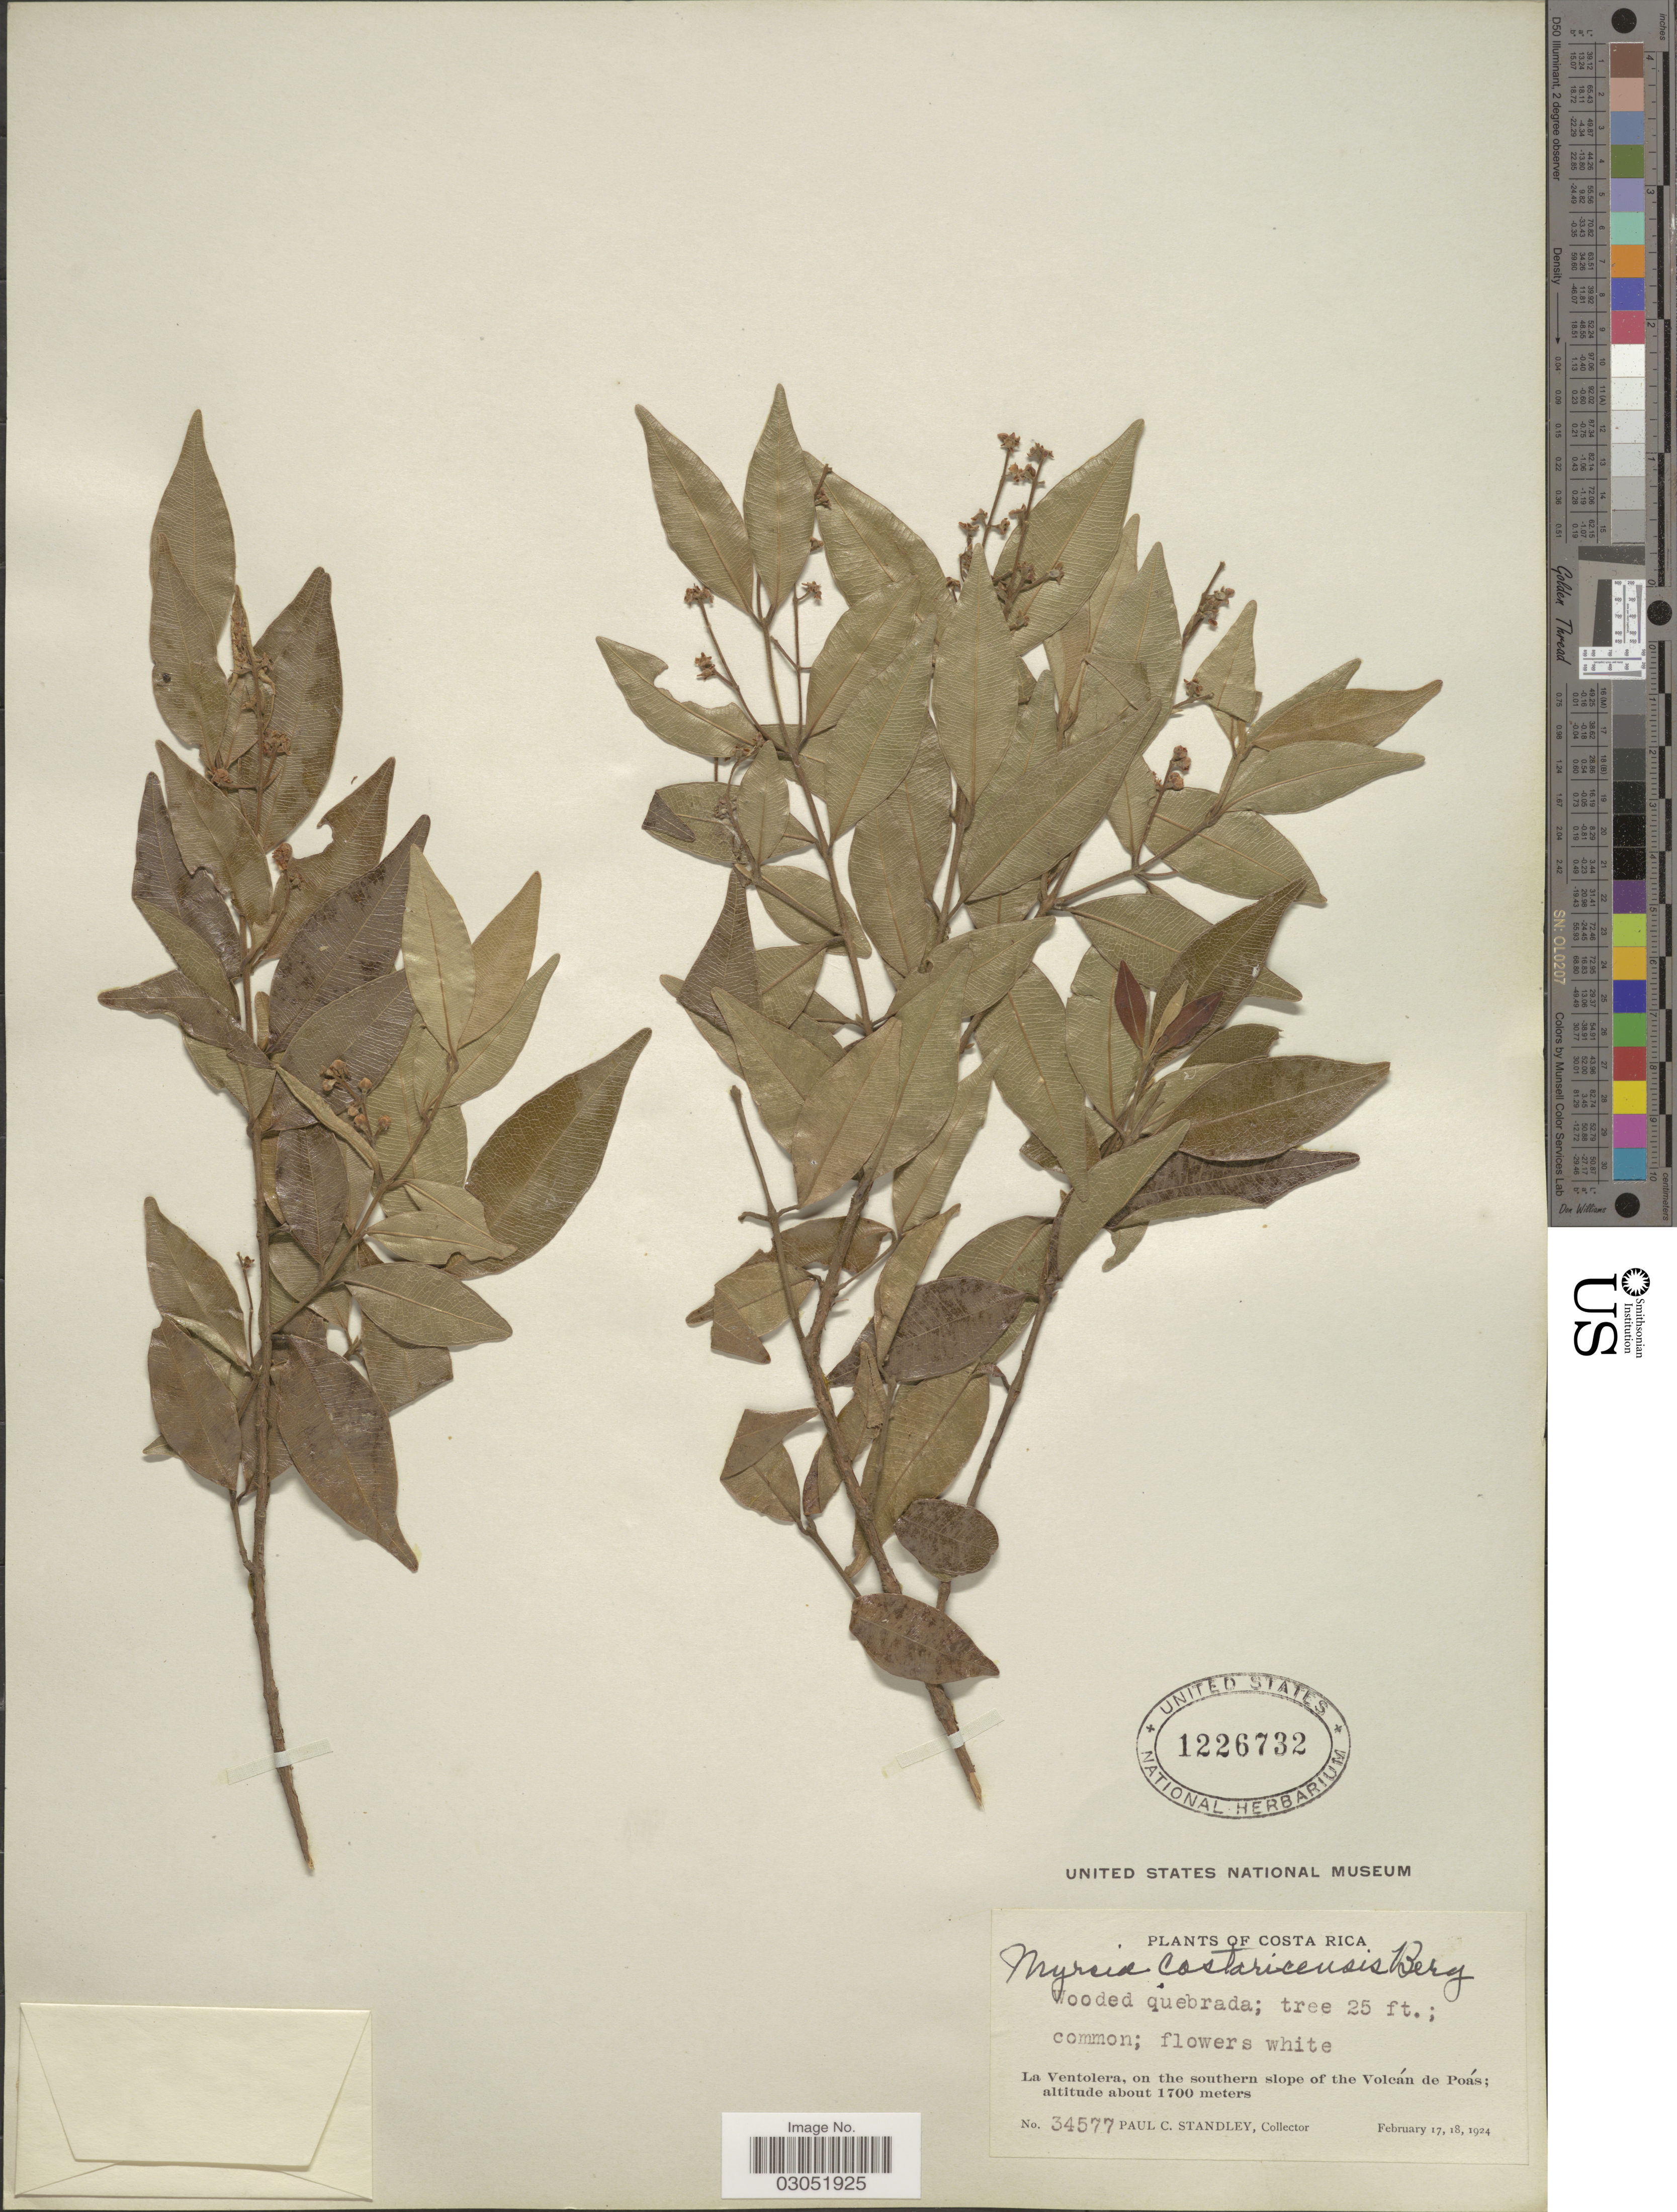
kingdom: Plantae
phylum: Tracheophyta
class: Magnoliopsida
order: Myrtales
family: Myrtaceae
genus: Myrcia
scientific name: Myrcia splendens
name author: (Sw.) DC.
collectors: P. C. Standley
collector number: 34577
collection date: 1924-02-17/1924-02-18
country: Costa Rica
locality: La Ventolera, on the southern slope of the Volcán de Poás.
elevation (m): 1700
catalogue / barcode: US 1226732